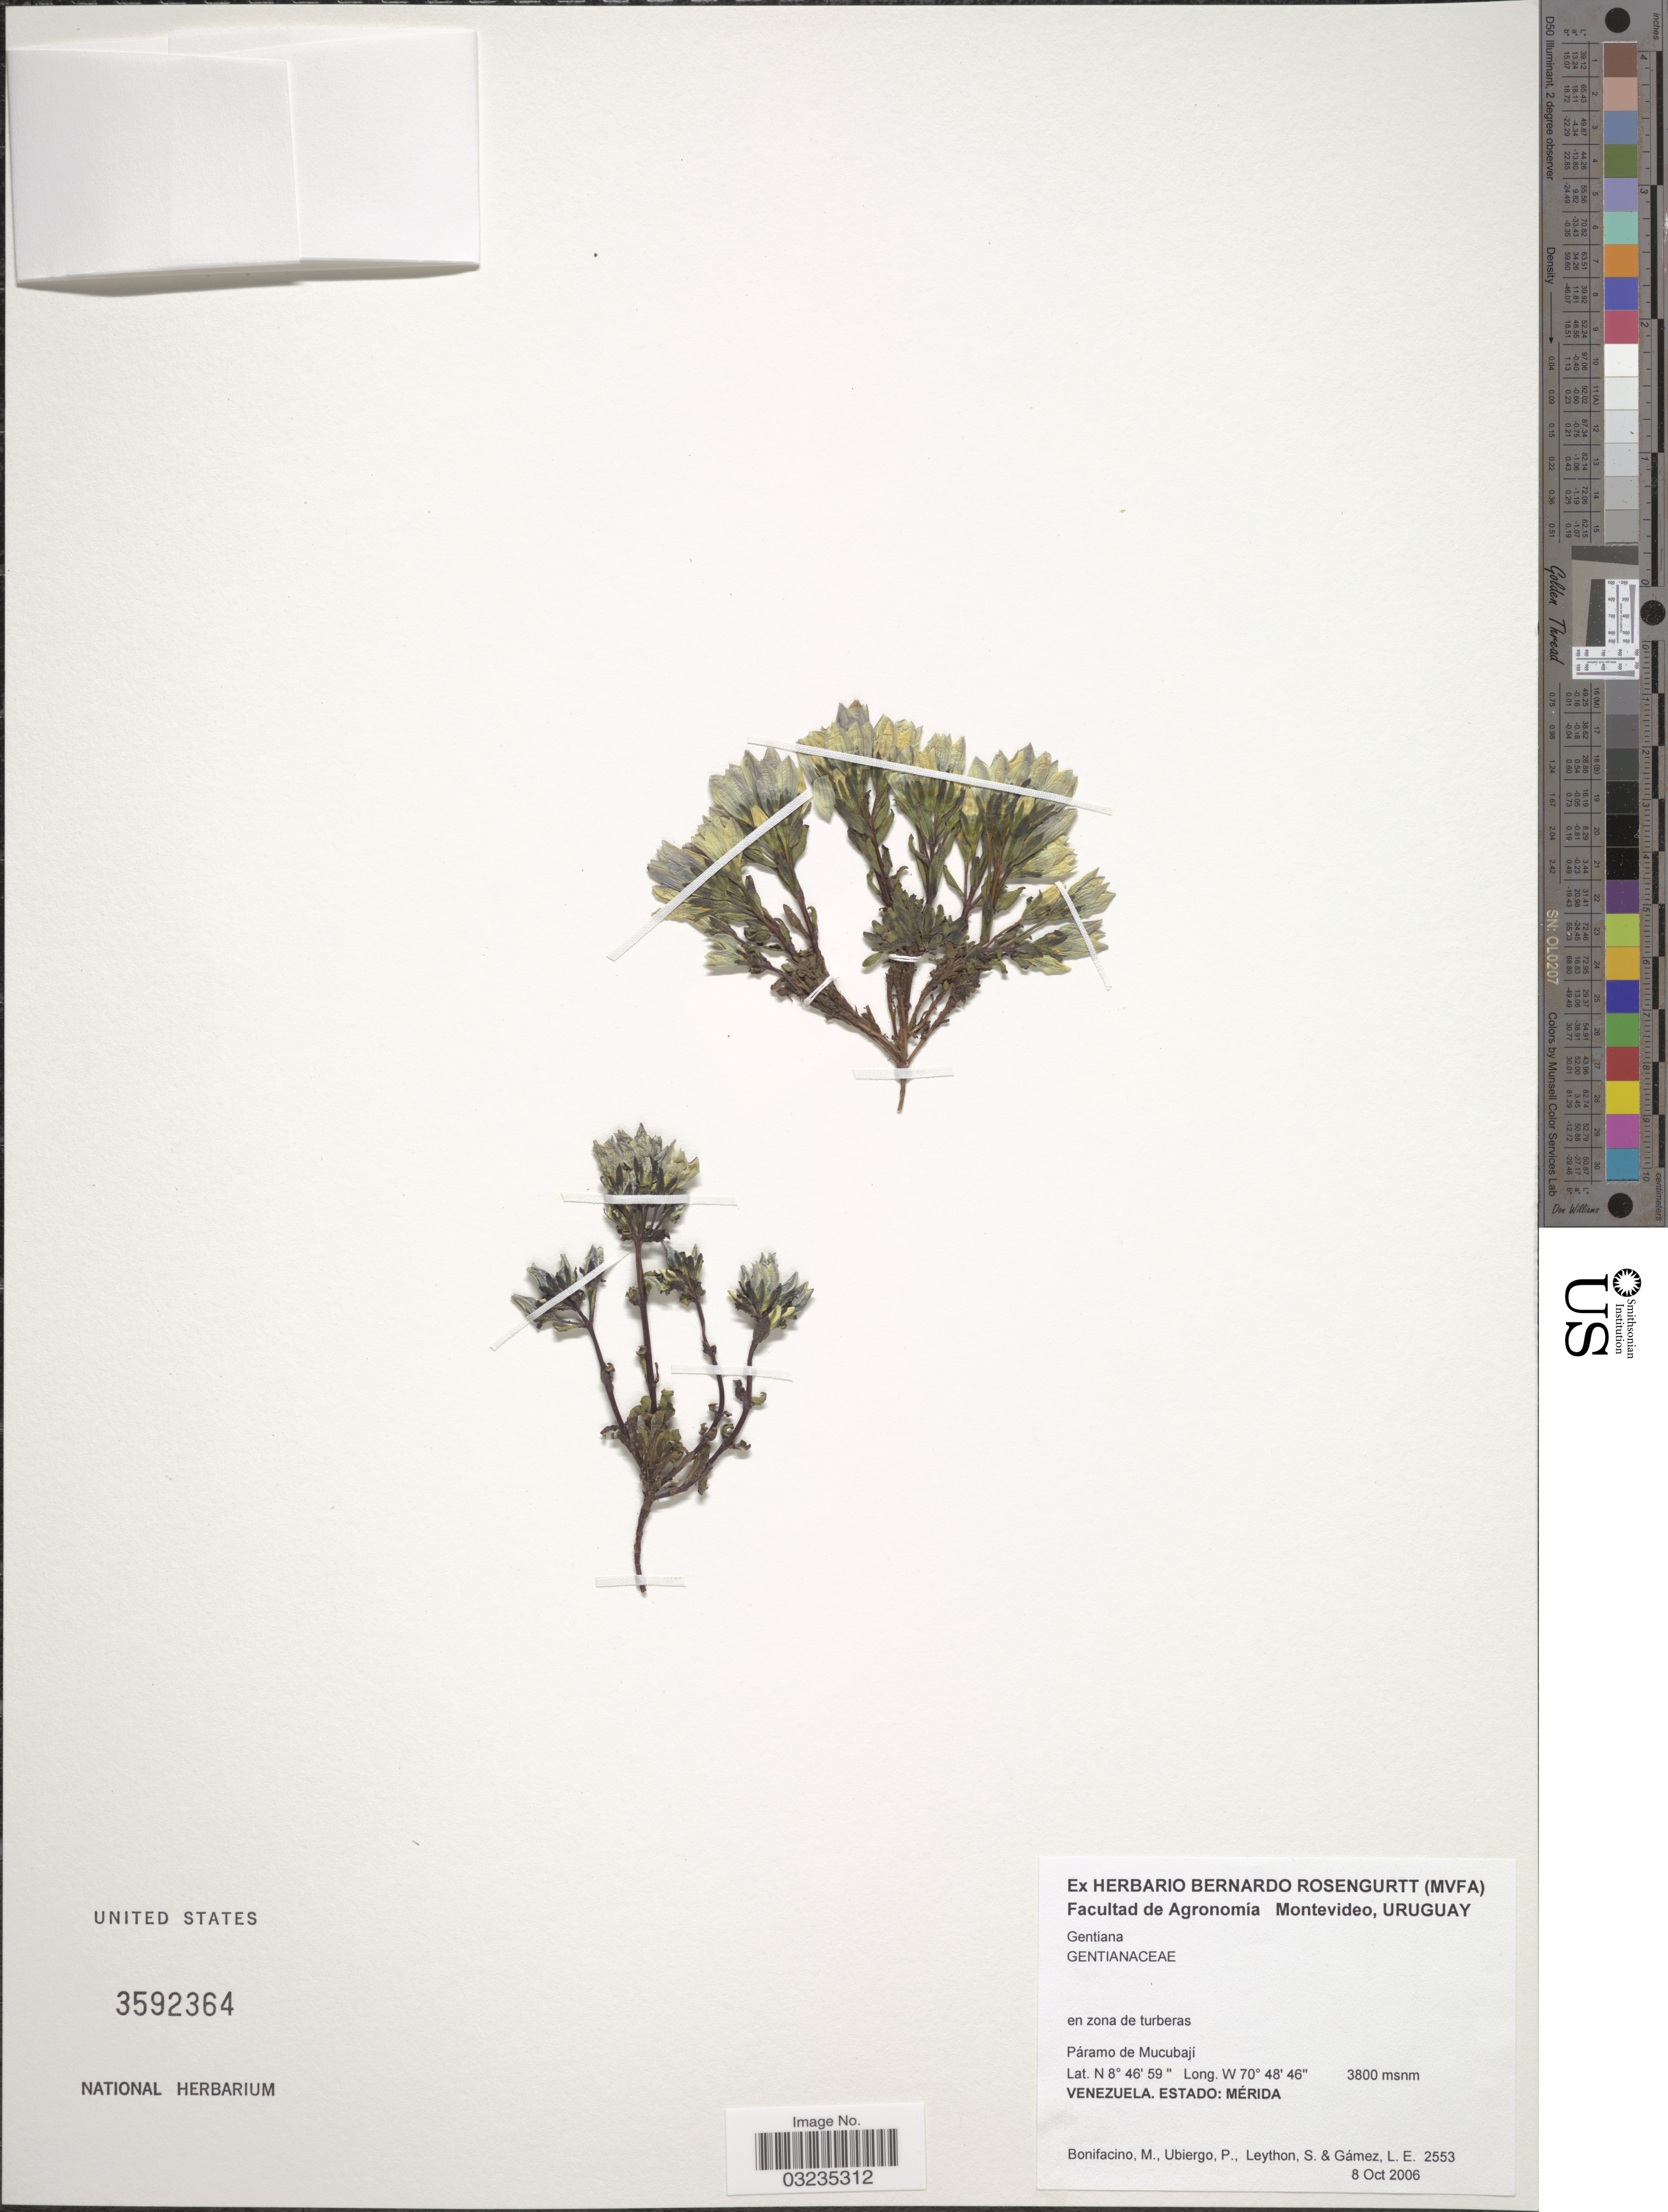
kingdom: Plantae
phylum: Tracheophyta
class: Magnoliopsida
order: Gentianales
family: Gentianaceae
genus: Gentiana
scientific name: Gentiana sp.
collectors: M. Bonifacino, P. Ubiergo, S. Leython & L. Gamez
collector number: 2553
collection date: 2006-10-08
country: Venezuela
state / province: Mérida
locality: Páramo de Mucubaji.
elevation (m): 3800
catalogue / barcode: US 3592364